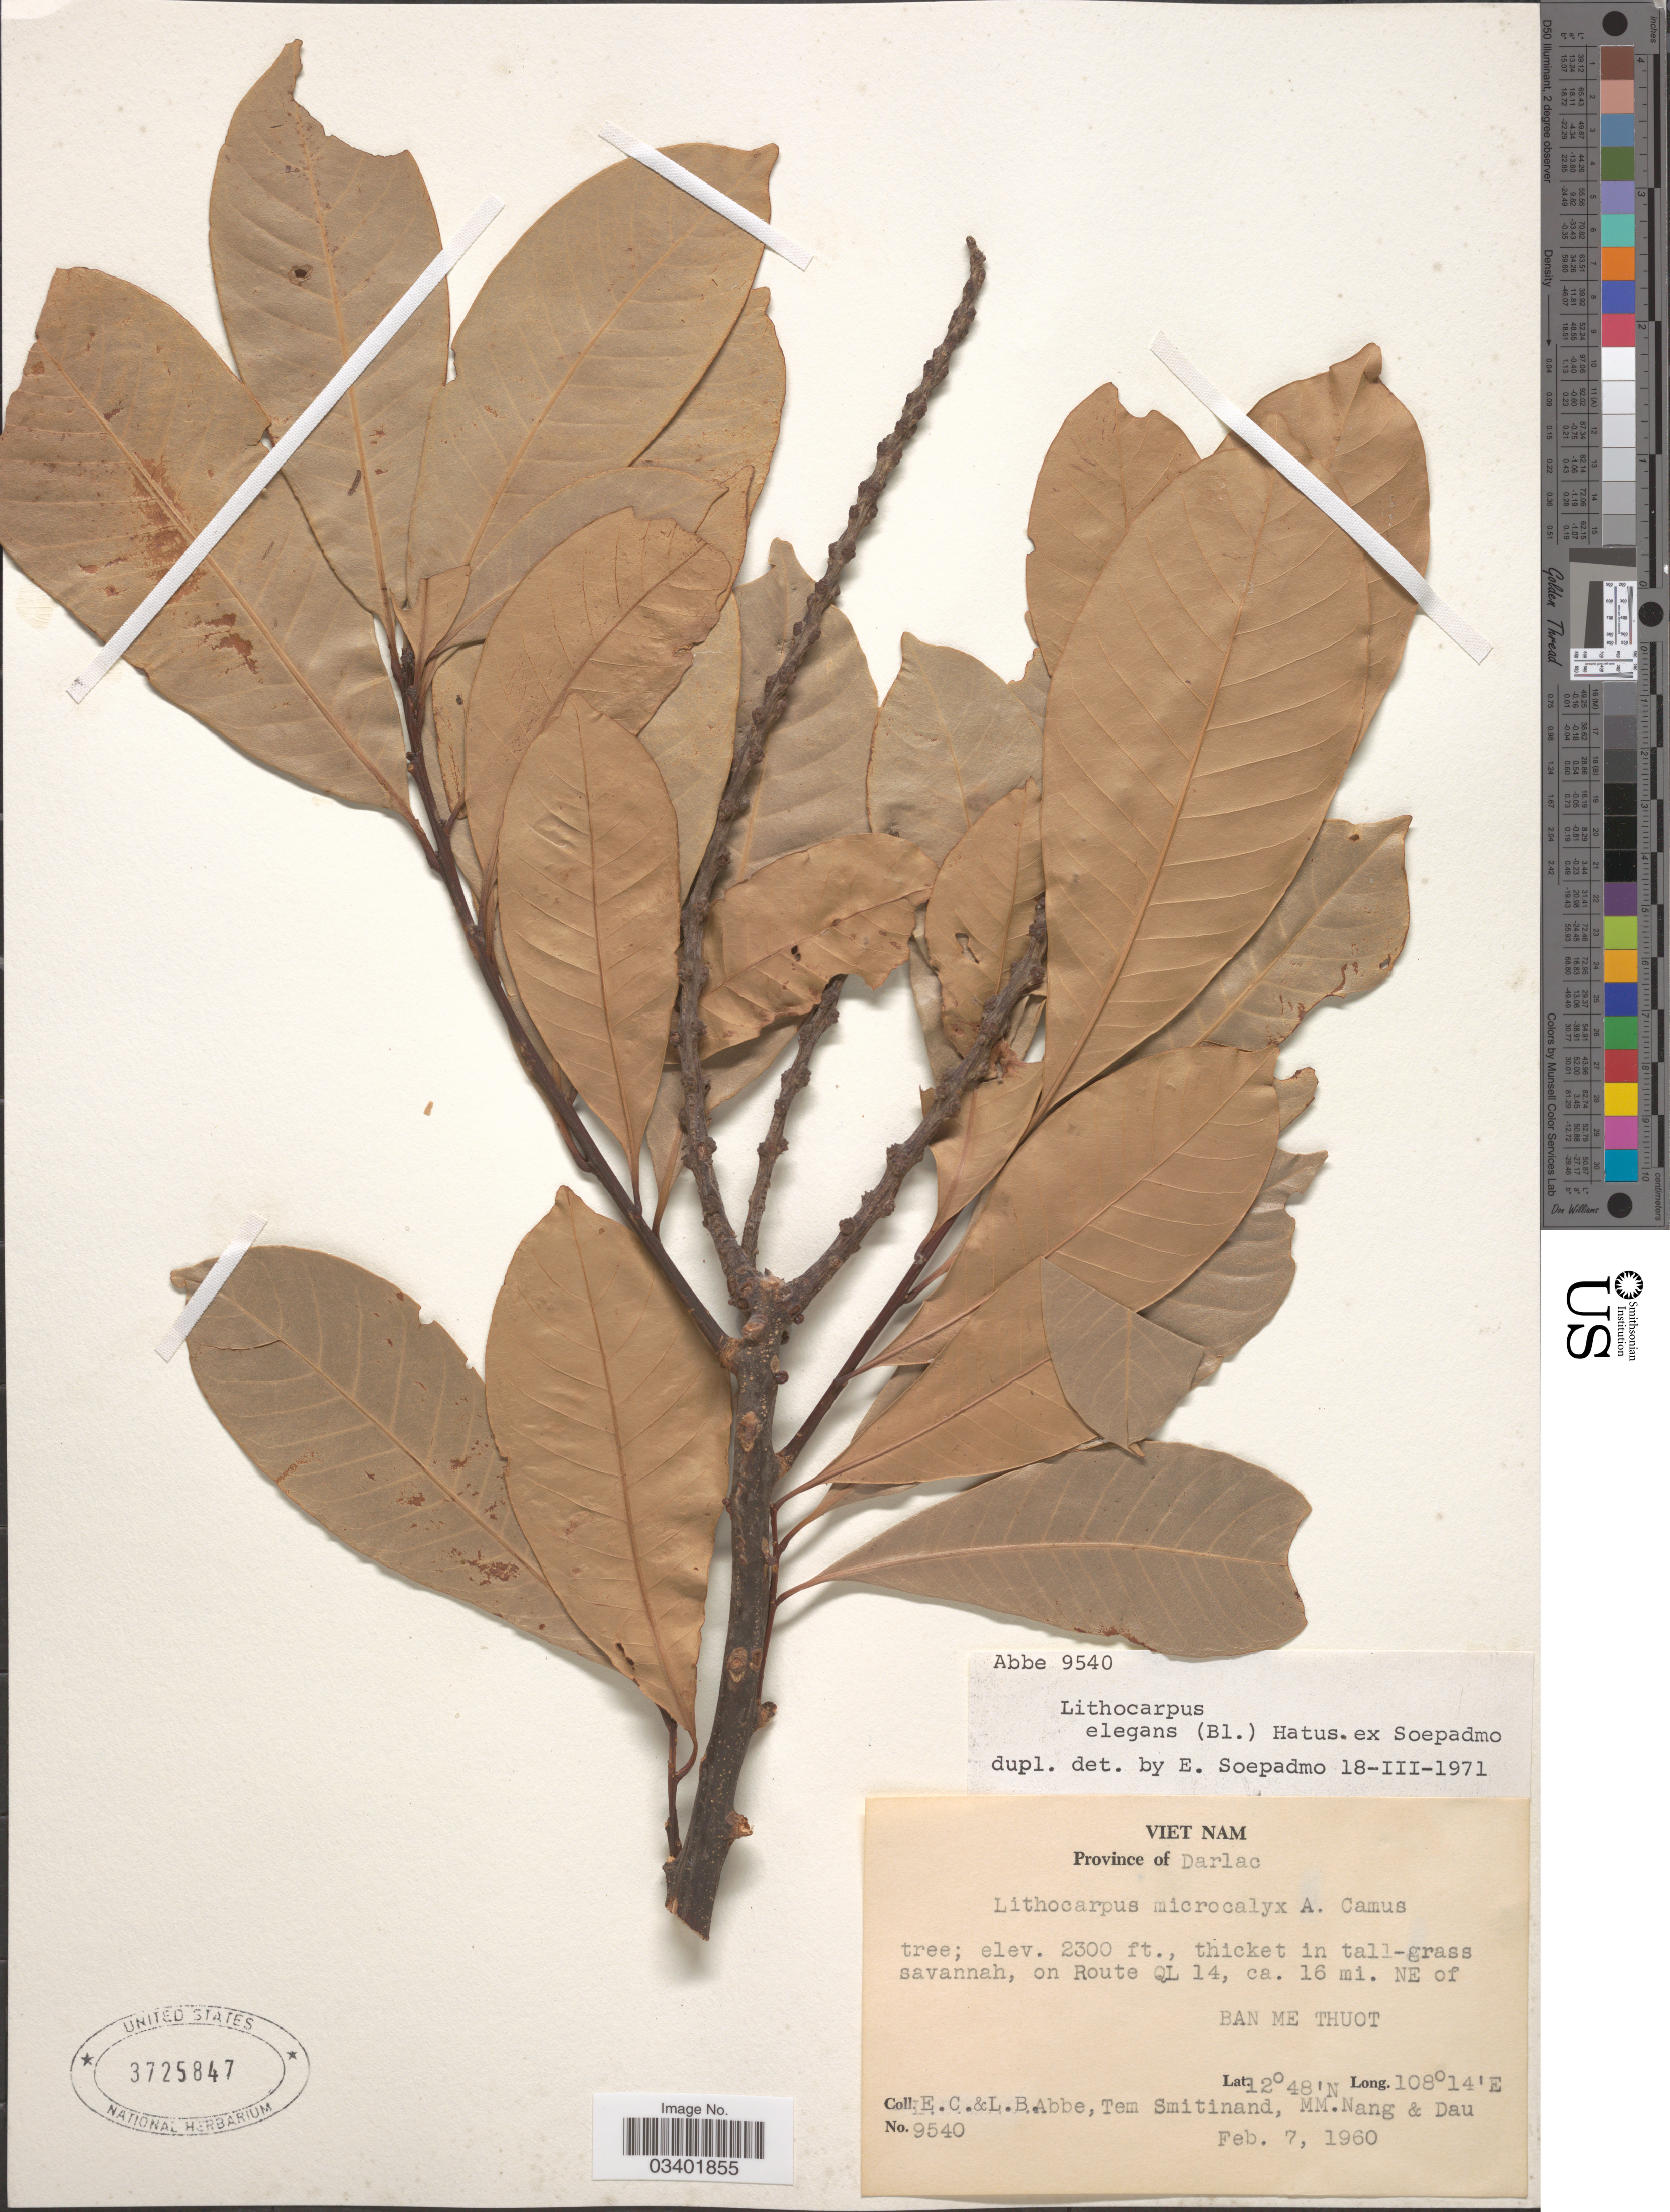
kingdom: Plantae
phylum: Tracheophyta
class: Magnoliopsida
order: Fagales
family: Fagaceae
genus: Lithocarpus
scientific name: Lithocarpus elegans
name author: (Blume) Hatus. ex Soepadmo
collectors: E. C. Abbe, L. B. Abbe, T. Smitinand, M. Nang & -- Dau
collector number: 9540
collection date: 1960-02-07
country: Vietnam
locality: Province of Darlac. Thicket in tall-grass savannah, on Route QL 14, ca. 16 mi. NE of Ban Me Thuot.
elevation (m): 701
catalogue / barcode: US 3725847